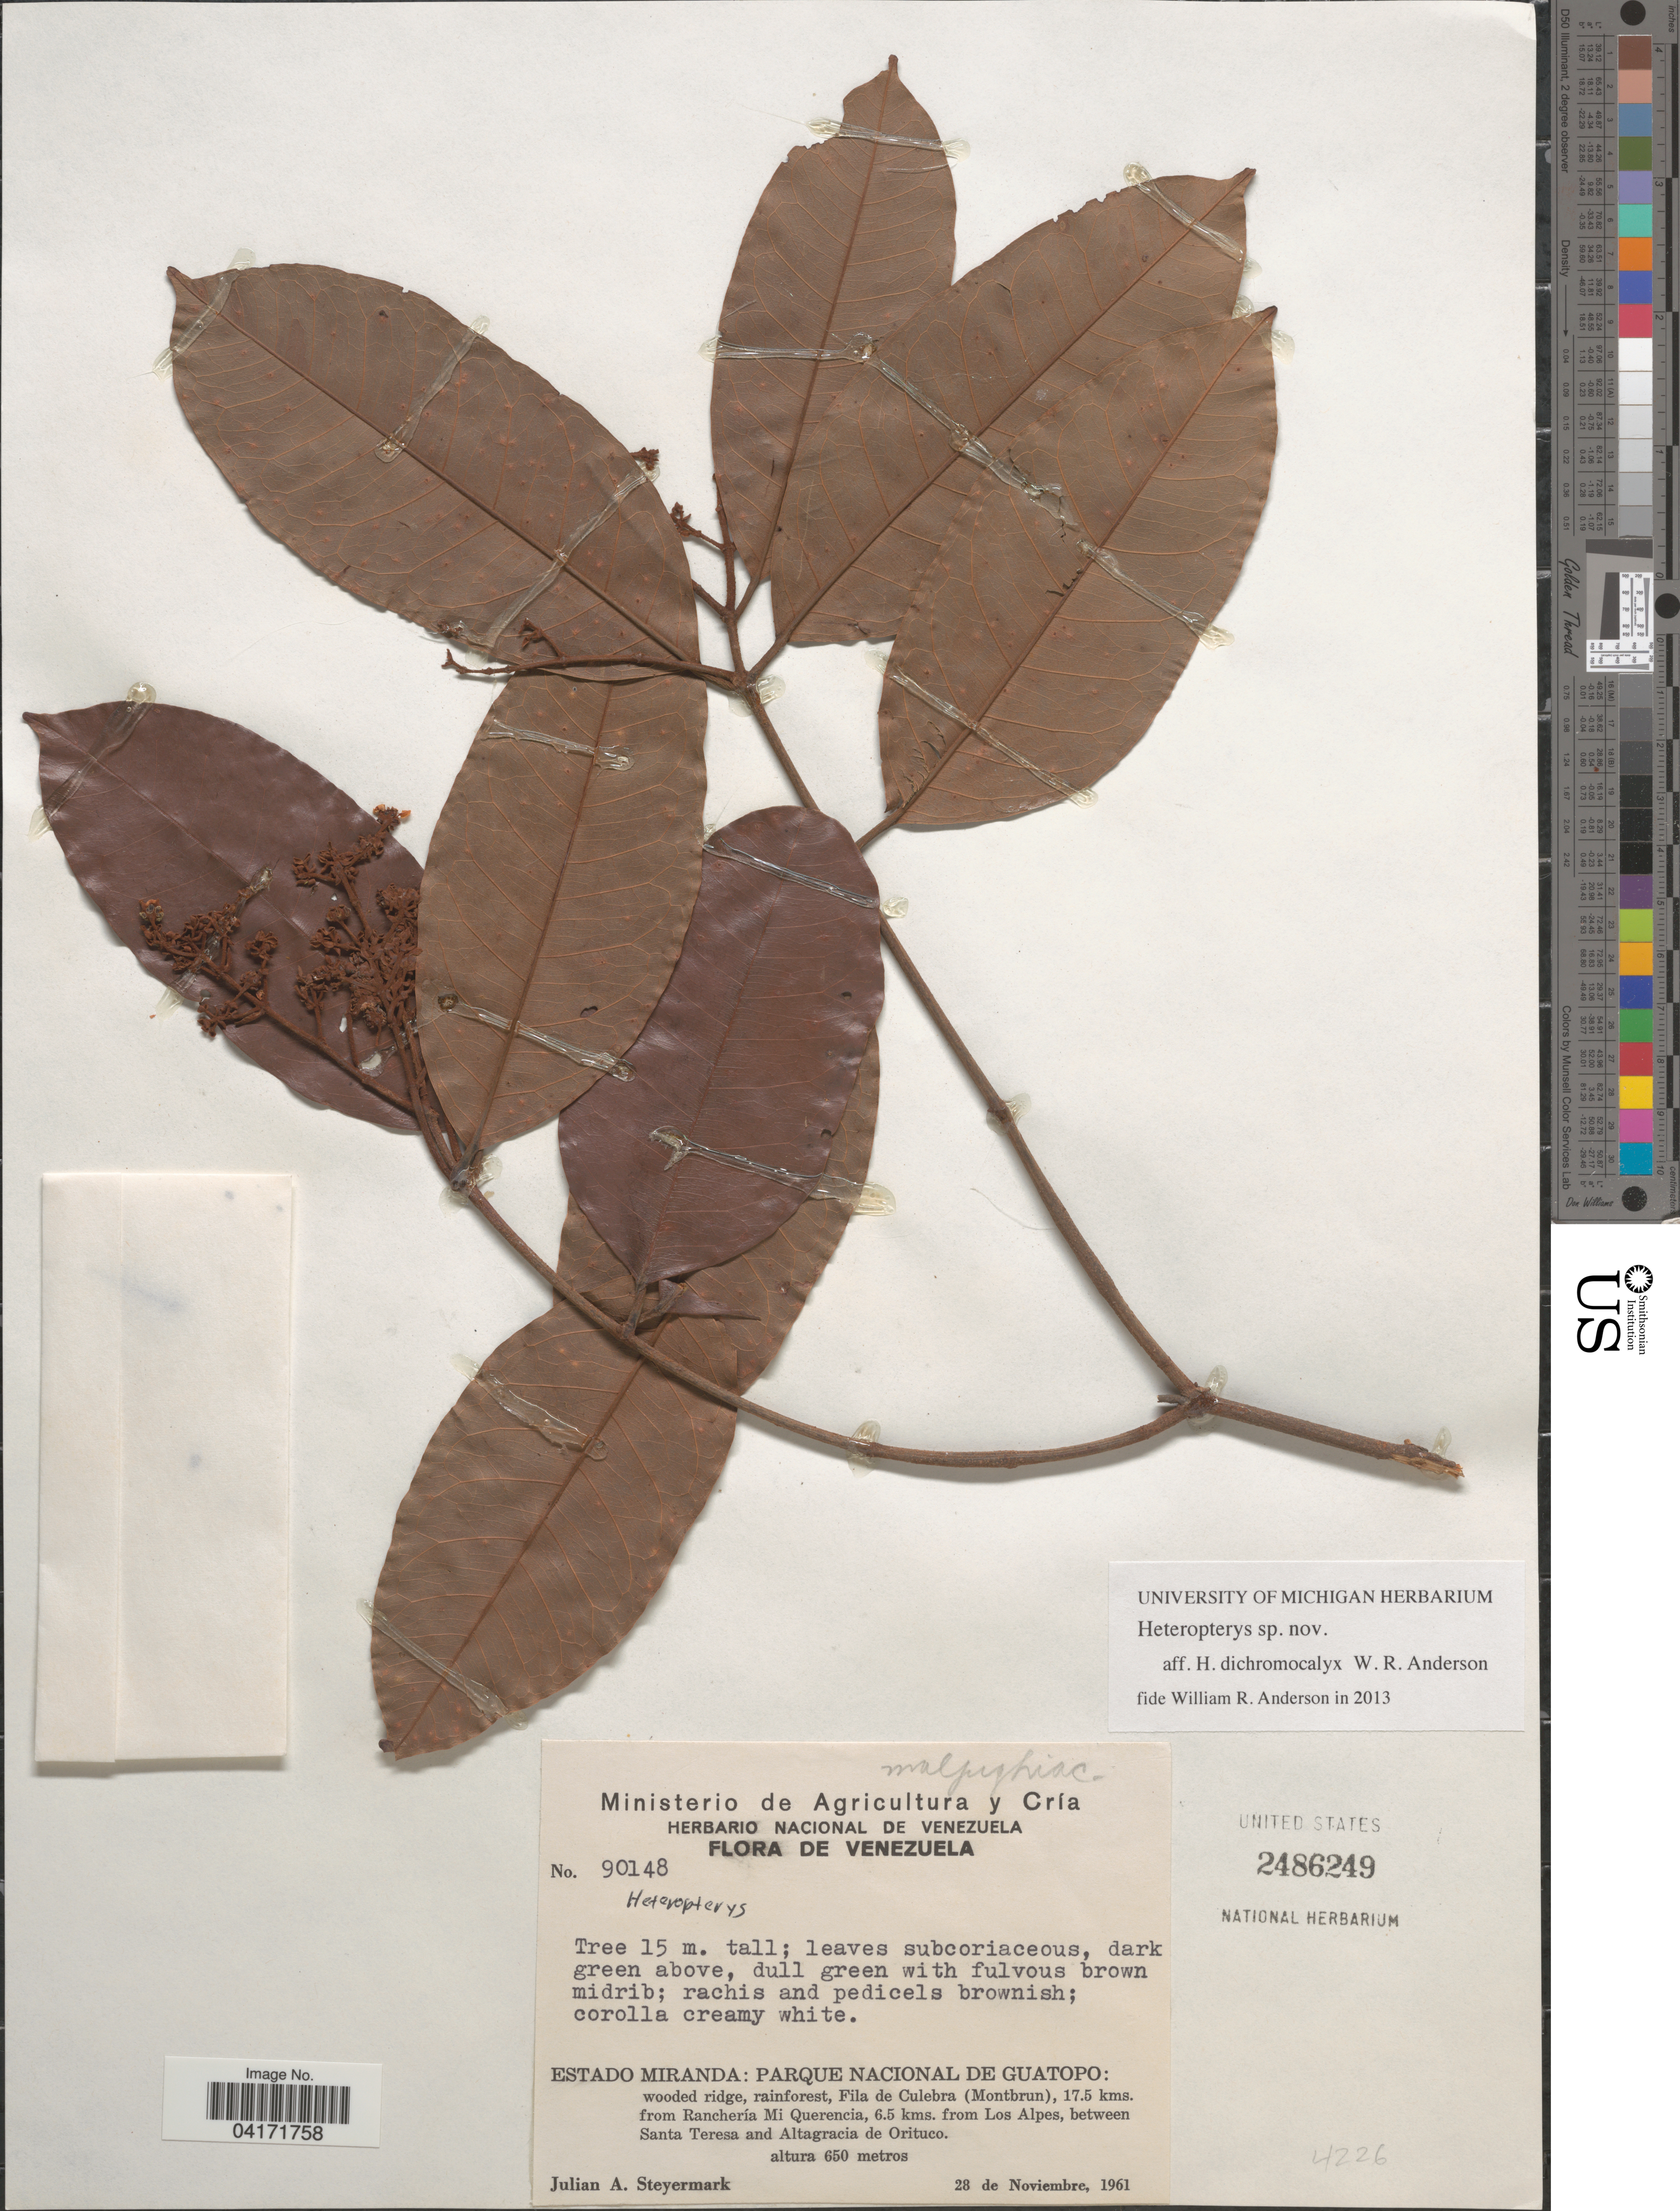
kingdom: Plantae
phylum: Tracheophyta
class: Magnoliopsida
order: Malpighiales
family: Malpighiaceae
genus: Heteropterys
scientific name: Heteropterys sp.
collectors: J. Steyermark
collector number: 90148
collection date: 1961-11-28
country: Venezuela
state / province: Miranda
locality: Parque Nacional de Guatopo: wooded ridge, rainforest, Fila de Culebra (Montbrun), 17.5 kms from Ranchería Mi Querencia, 6.5 kms. from Los Alpes, between Santa Teresa and Altagracia de Orituco.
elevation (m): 650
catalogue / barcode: US 2486249